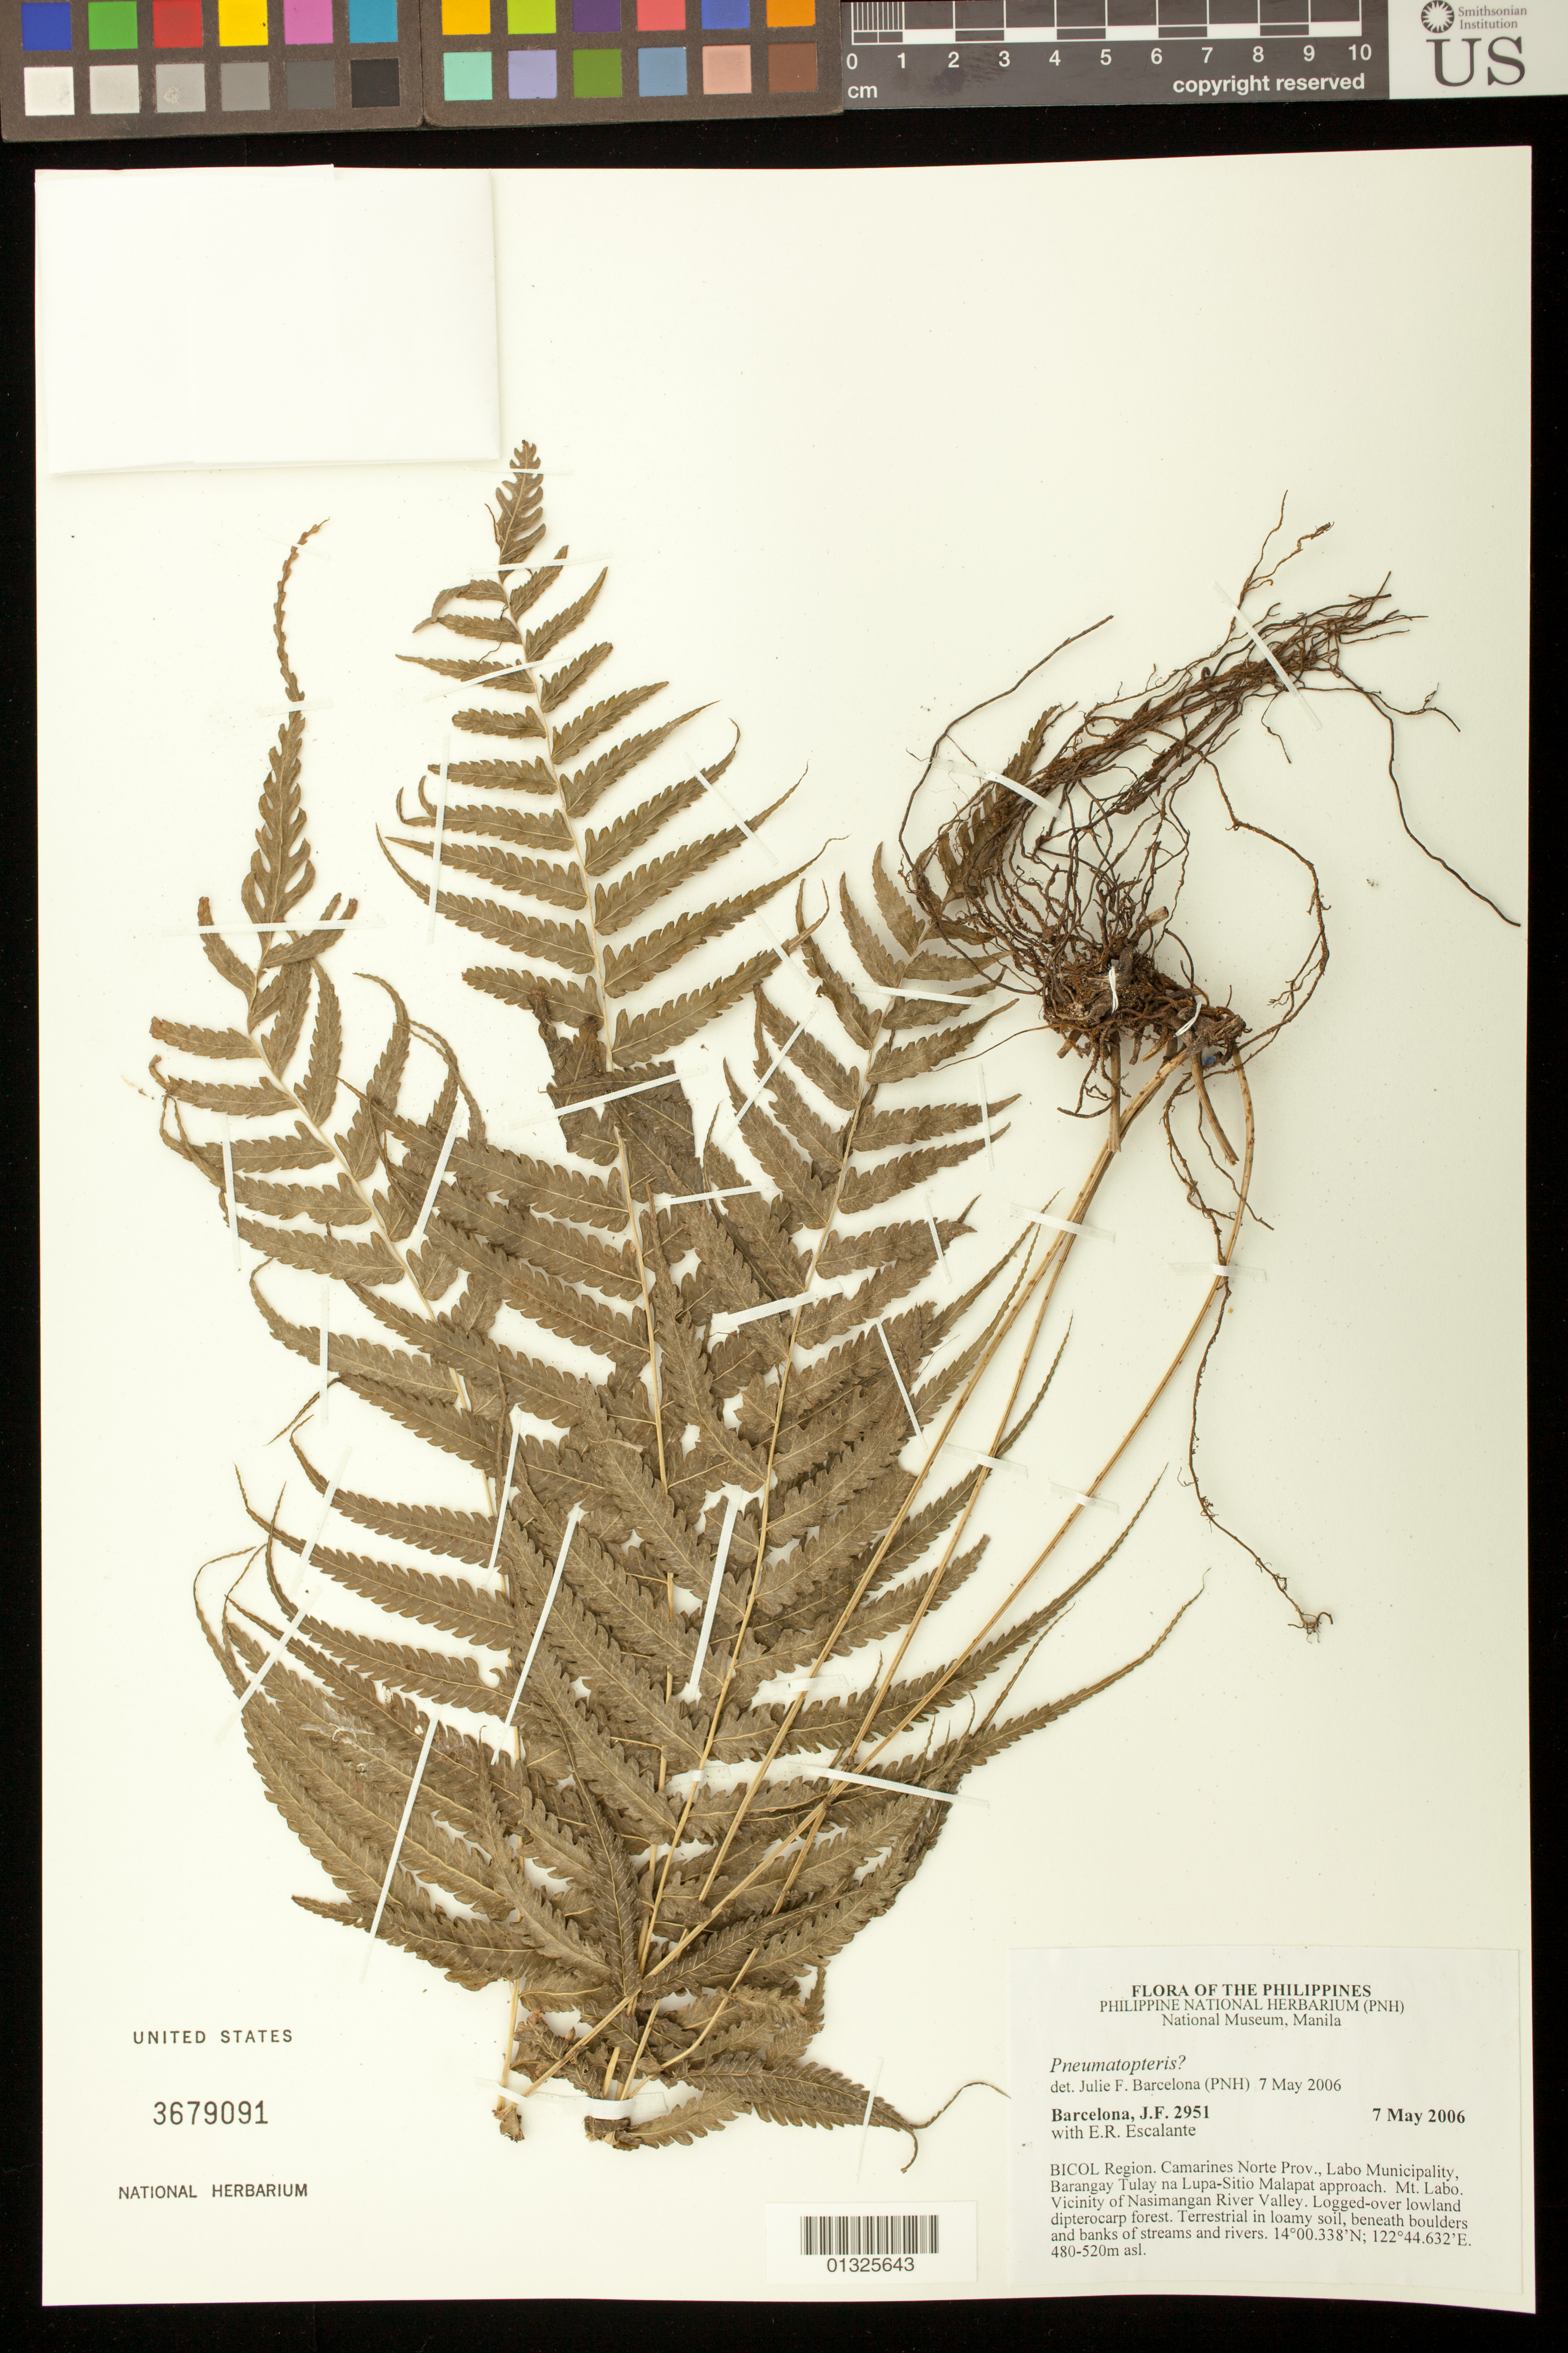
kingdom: Plantae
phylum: Tracheophyta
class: Polypodiopsida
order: Polypodiales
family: Thelypteridaceae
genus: Pneumatopteris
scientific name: Pneumatopteris sp.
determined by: Barcelona, J. F.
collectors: J. F. Barcelona & E. Escalante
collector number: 2951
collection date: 2006-05-07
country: Philippines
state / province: Bicol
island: Luzon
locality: Bicol Region. Camarines Norte Prov., Labo Municipality, Barangay Tulay na Lupa approach, Sitio Kalantas, Mt. Labo, Vicinity of Nasimangan River Valley.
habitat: Logged-over lowland dipterocarp forest.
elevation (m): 480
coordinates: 14 00.338 N, 122 44.632 E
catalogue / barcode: US 3679091